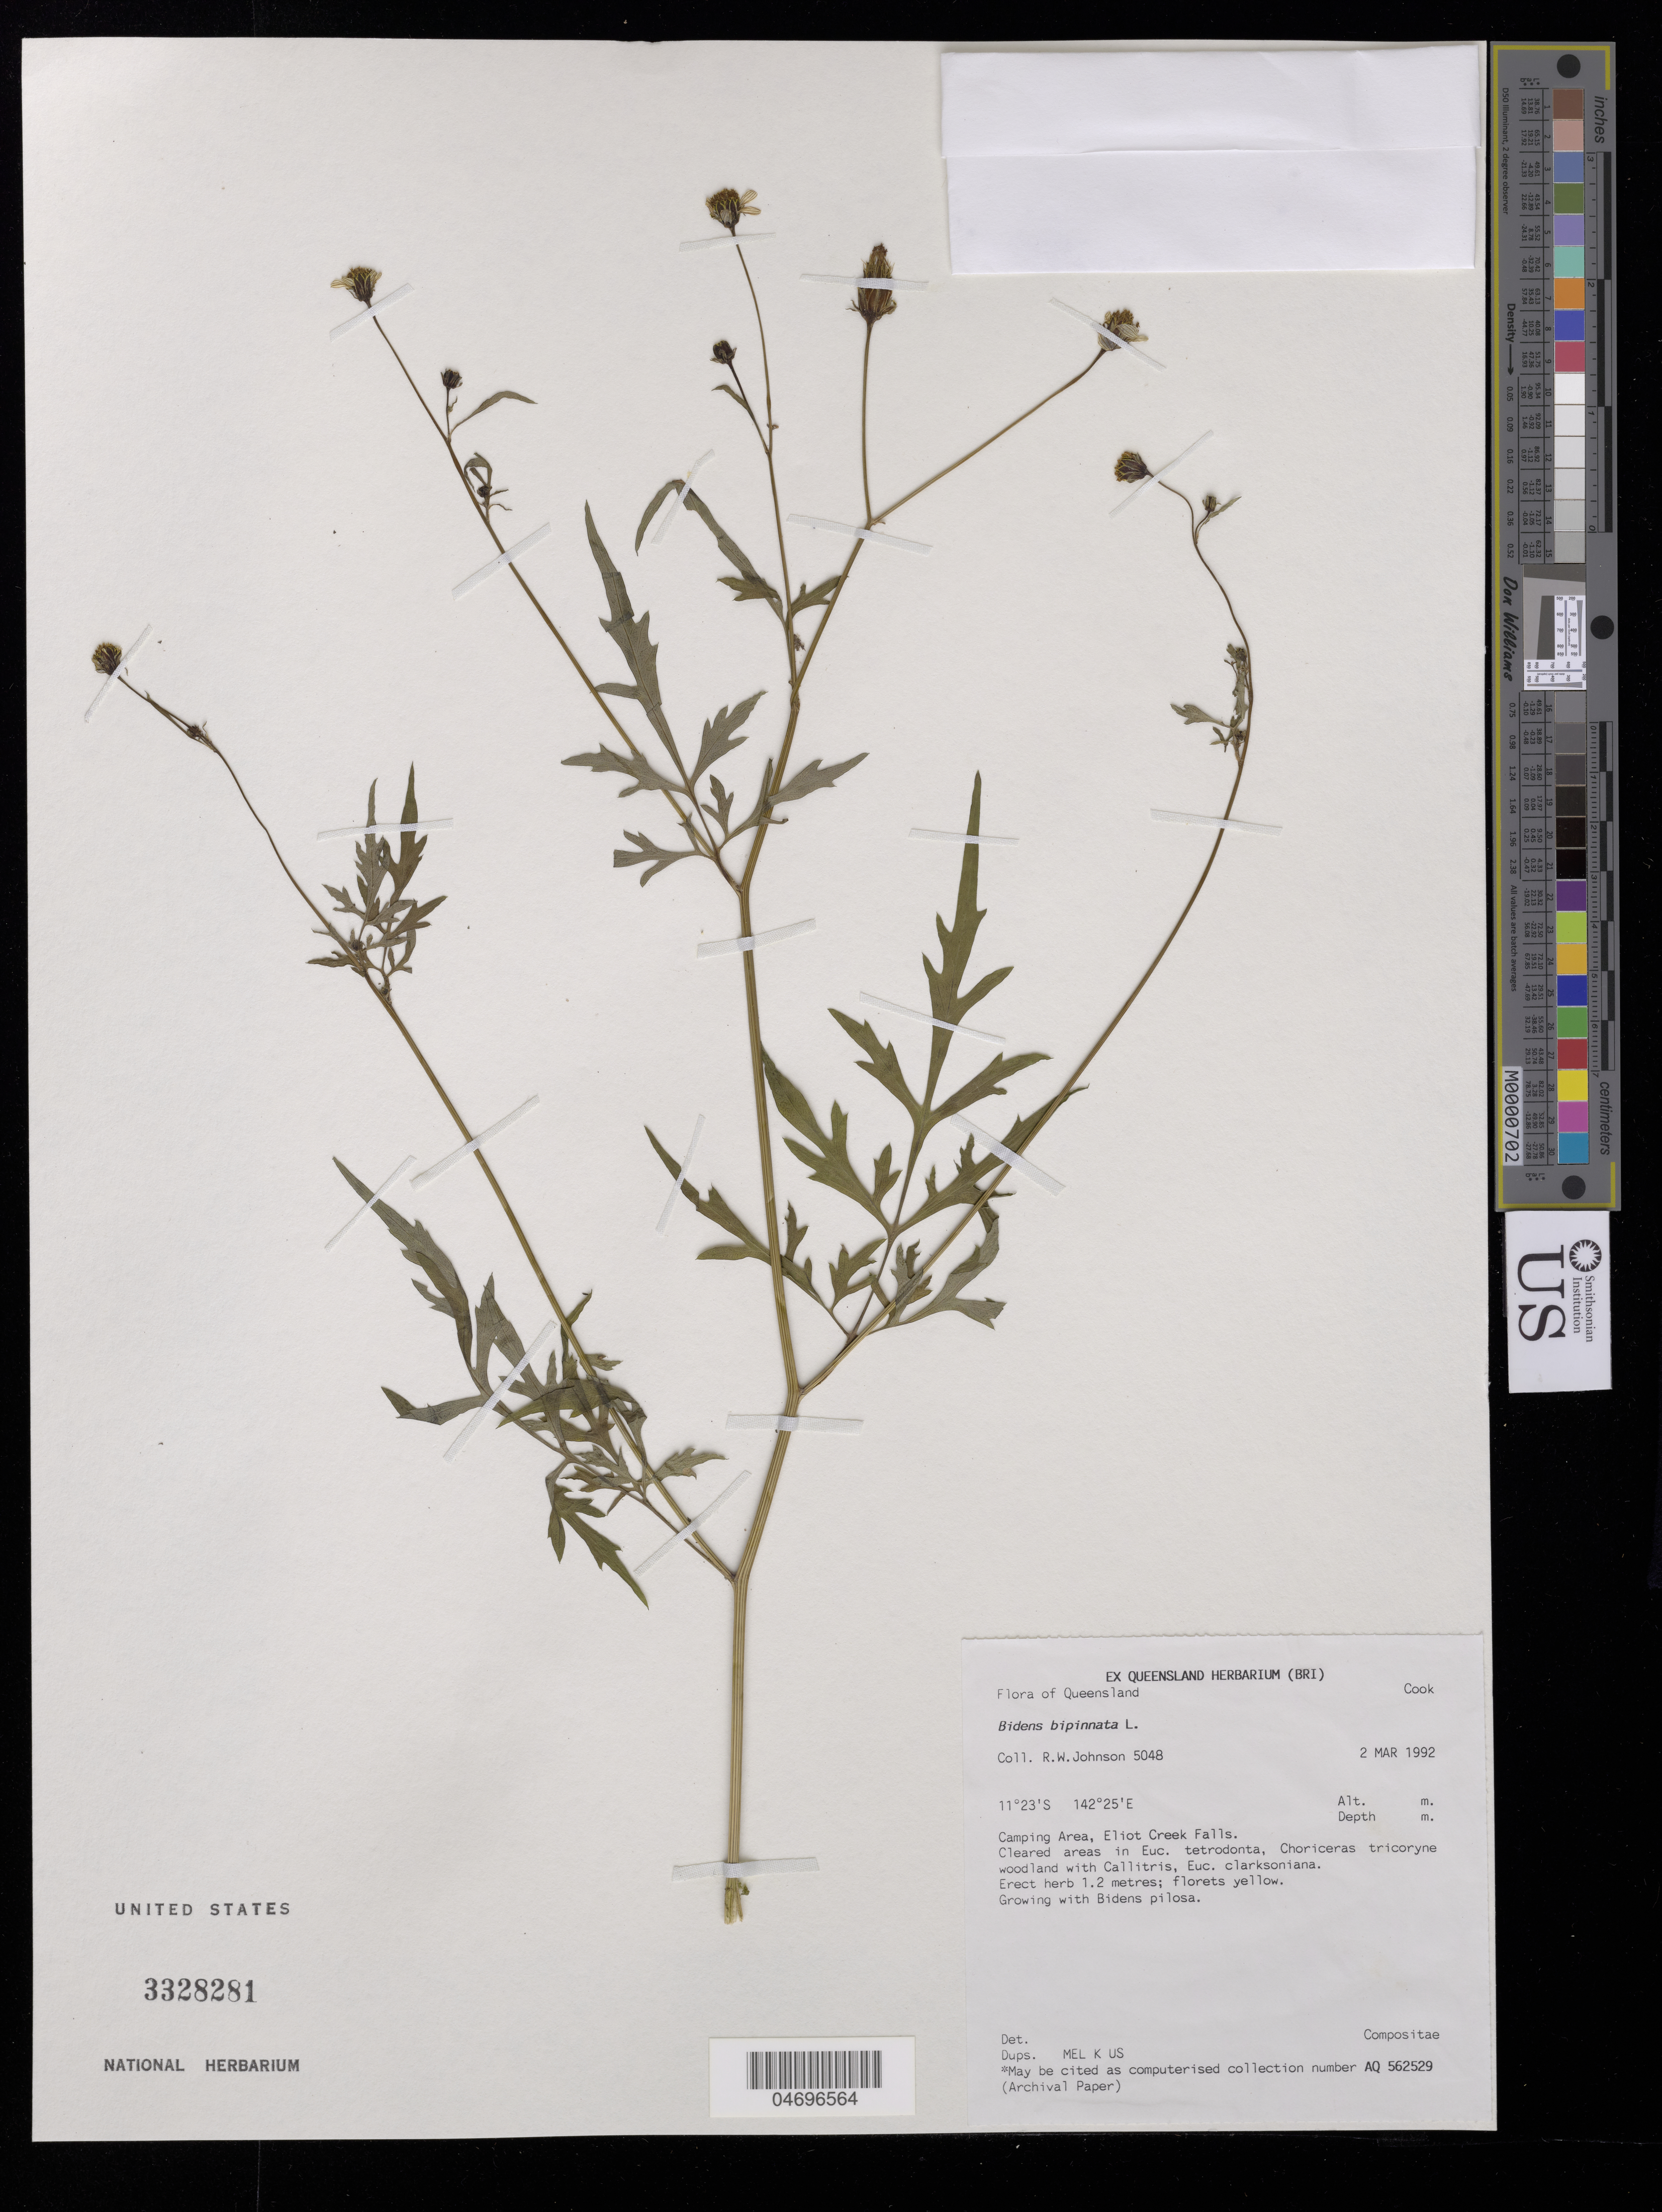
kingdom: Plantae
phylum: Tracheophyta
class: Magnoliopsida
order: Asterales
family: Asteraceae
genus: Bidens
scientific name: Bidens bipinnata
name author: L.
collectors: R. W. Johnson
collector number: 5048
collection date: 1992-03-02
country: Australia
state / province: Queensland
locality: Queensland. Cook. Camping Area, Eliot Creek Falls.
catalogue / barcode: US 3328281